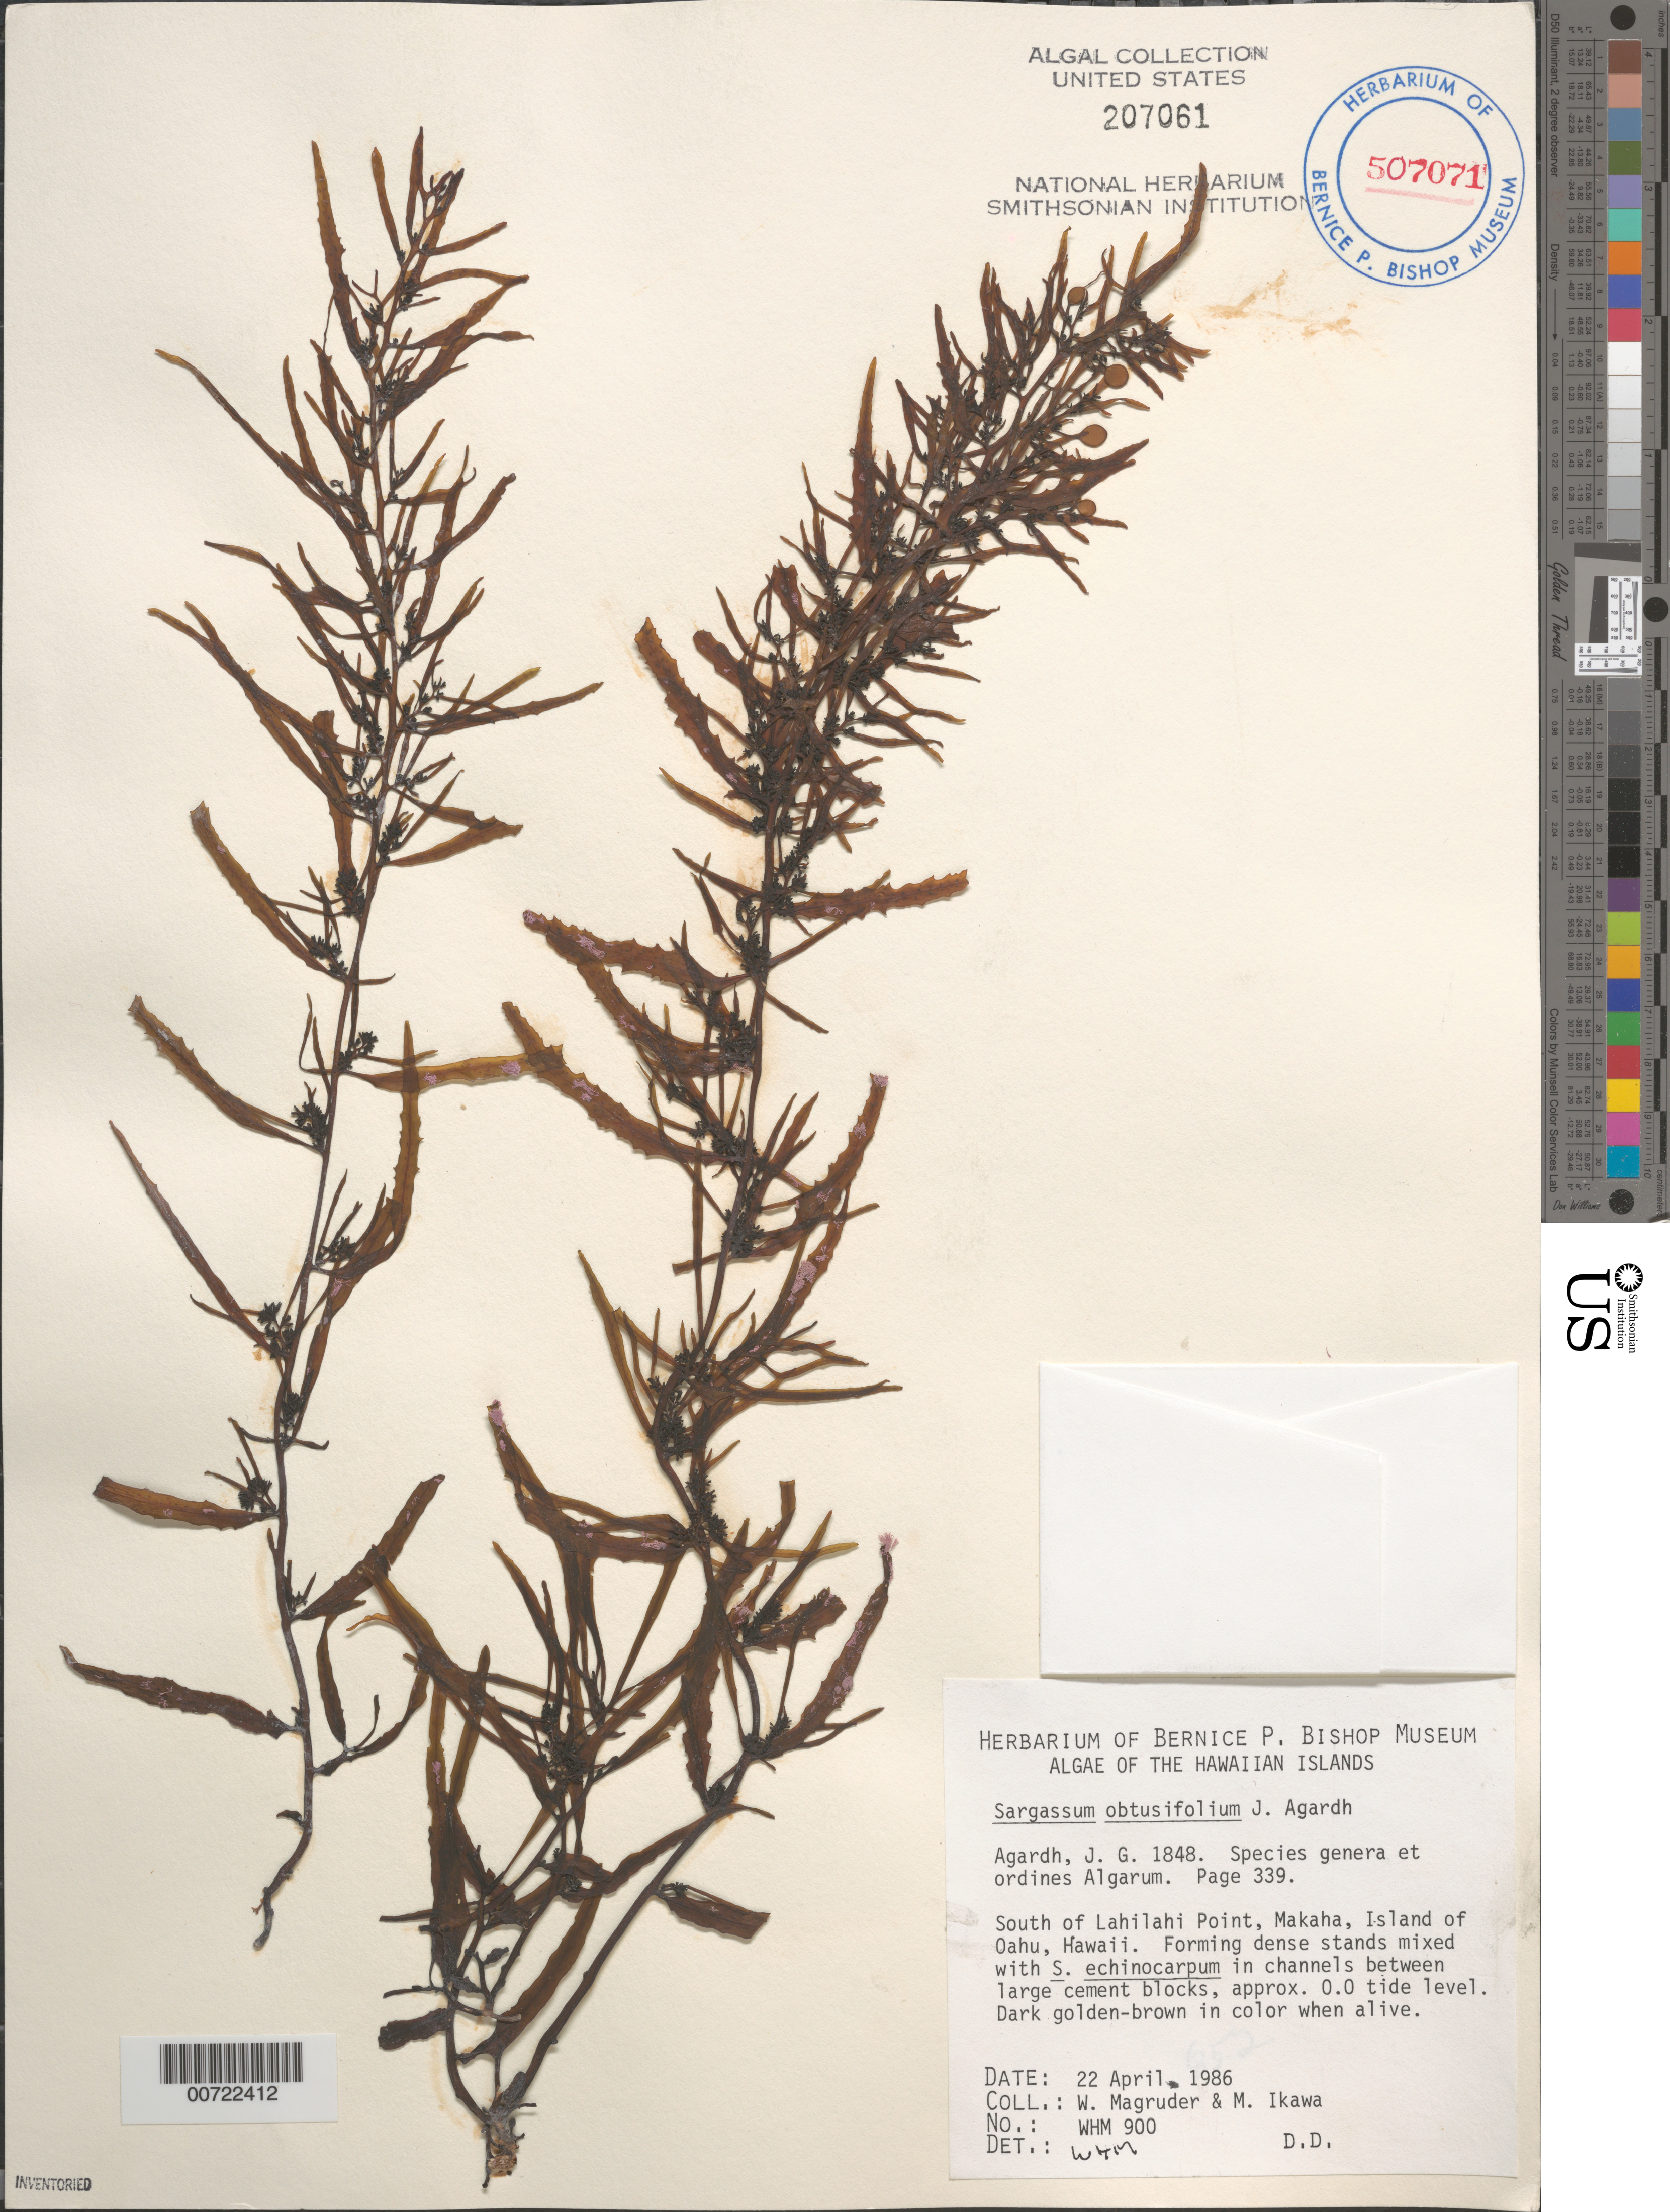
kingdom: Chromista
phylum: Ochrophyta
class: Phaeophyceae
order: Fucales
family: Sargassaceae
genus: Sargassum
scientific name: Sargassum obtusifolium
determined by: Magruder, W. H.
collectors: W. Magruder & M. Ikawa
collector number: WHM 900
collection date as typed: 22 Apr 1986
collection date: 1986-04-22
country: United States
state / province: Hawaii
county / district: Honolulu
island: Oahu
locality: Makaha, south of Lahilahi Point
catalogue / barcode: US 207061